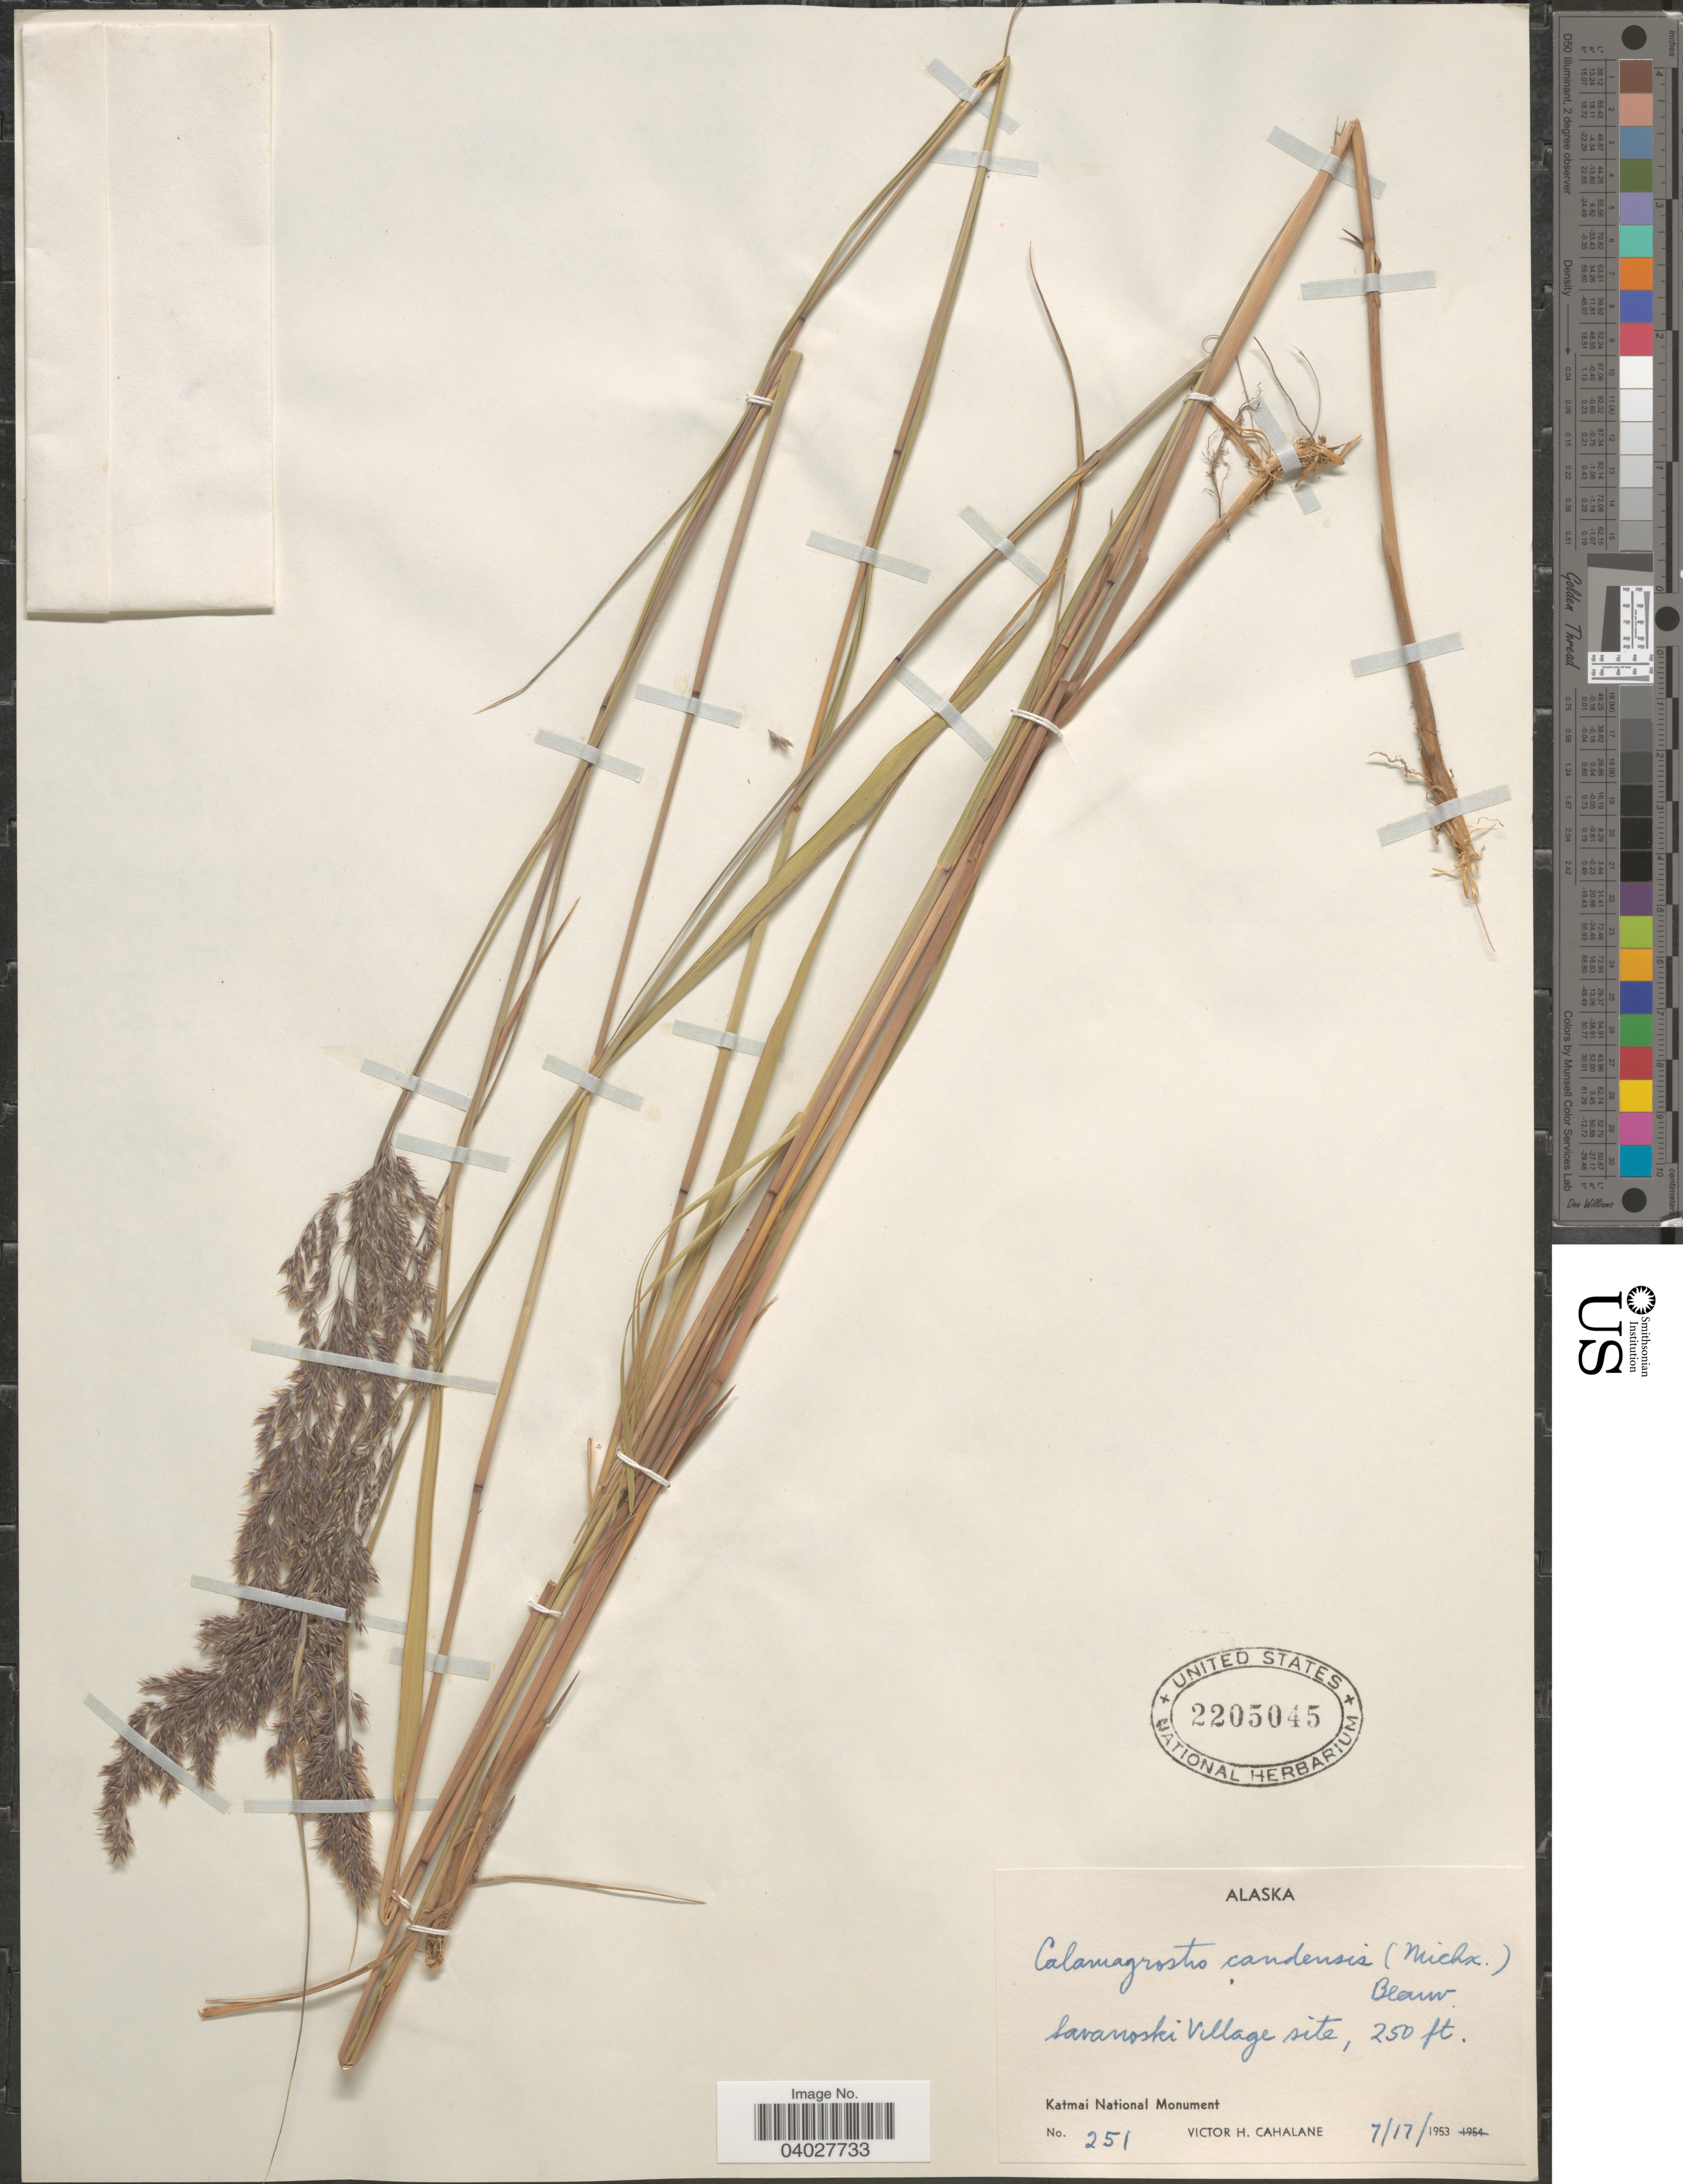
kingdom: Plantae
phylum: Tracheophyta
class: Liliopsida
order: Poales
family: Poaceae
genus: Calamagrostis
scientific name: Calamagrostis canadensis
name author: (Michx.) P. Beauv.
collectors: V. Cahalane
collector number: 251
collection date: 1953-07-17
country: United States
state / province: Alaska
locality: Savanoski Village site. Katmai National Monument.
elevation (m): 76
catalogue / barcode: US 2205045